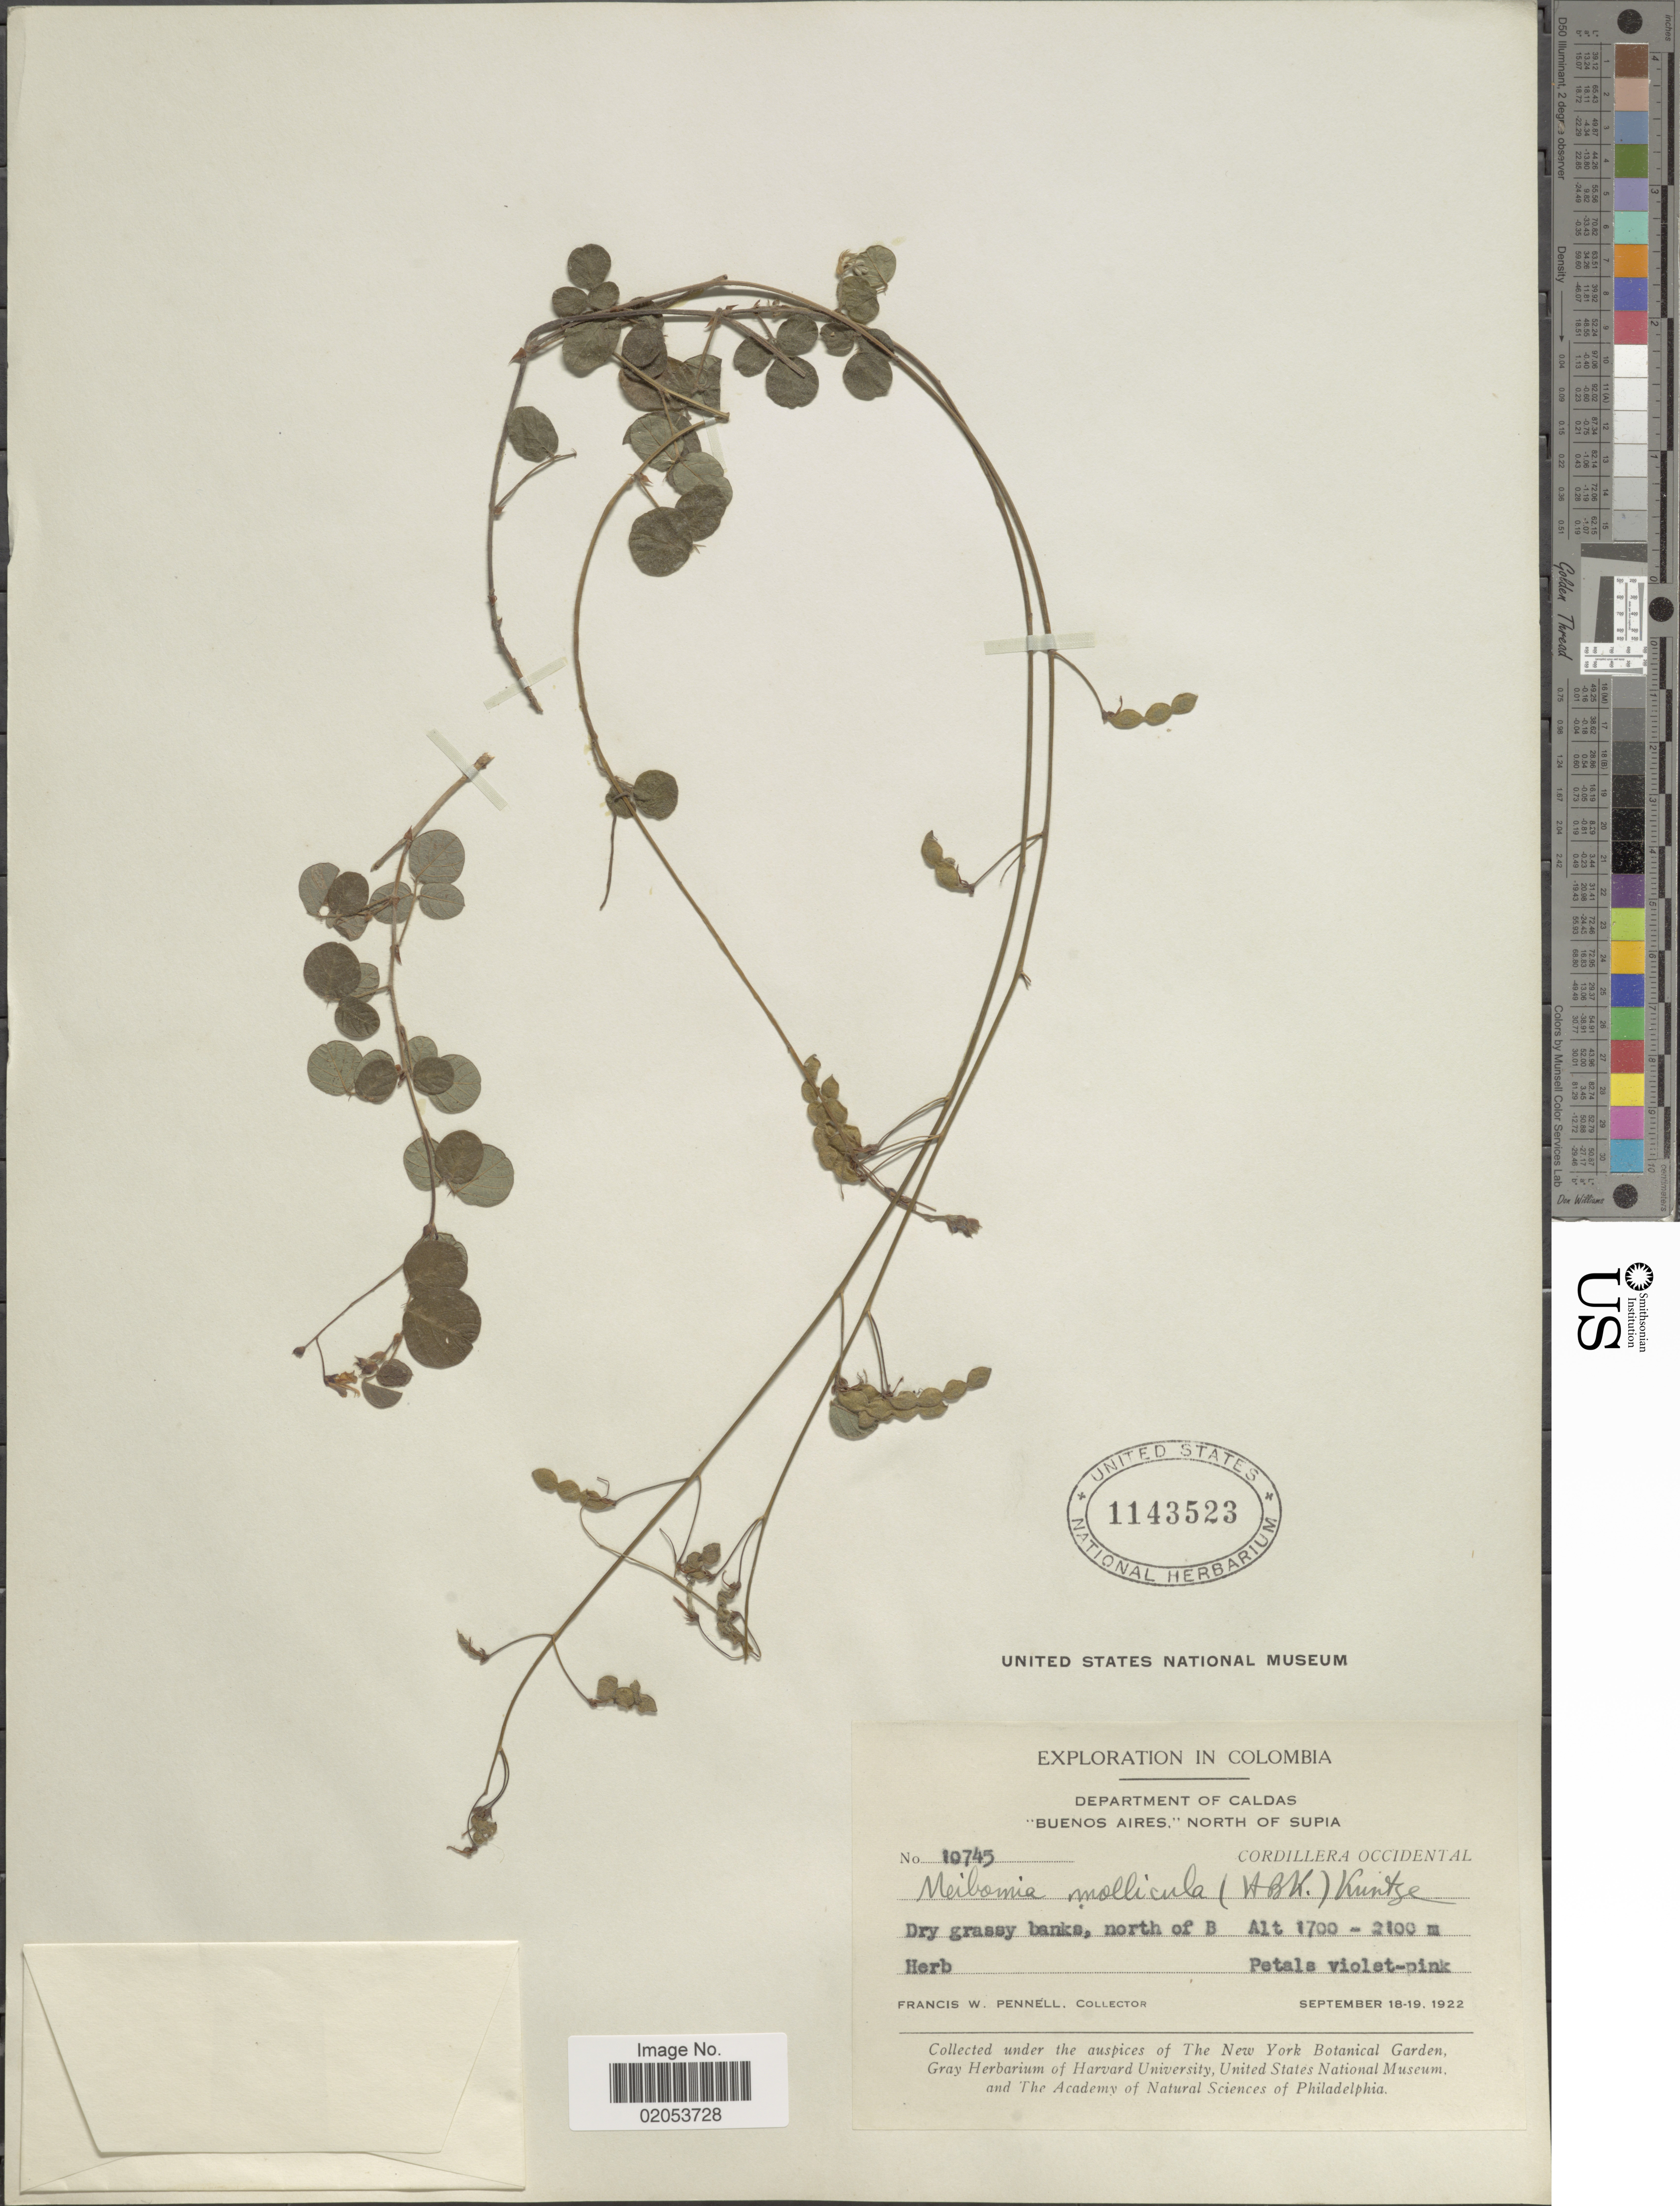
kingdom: Plantae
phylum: Tracheophyta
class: Magnoliopsida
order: Fabales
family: Fabaceae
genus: Desmodium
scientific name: Desmodium molliculum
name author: (Kunth) DC.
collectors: F. W. Pennell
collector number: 10745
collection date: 1922-09-18/1922-09-19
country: Colombia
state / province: Caldas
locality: Buenos Aires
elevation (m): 1700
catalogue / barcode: US 1143523